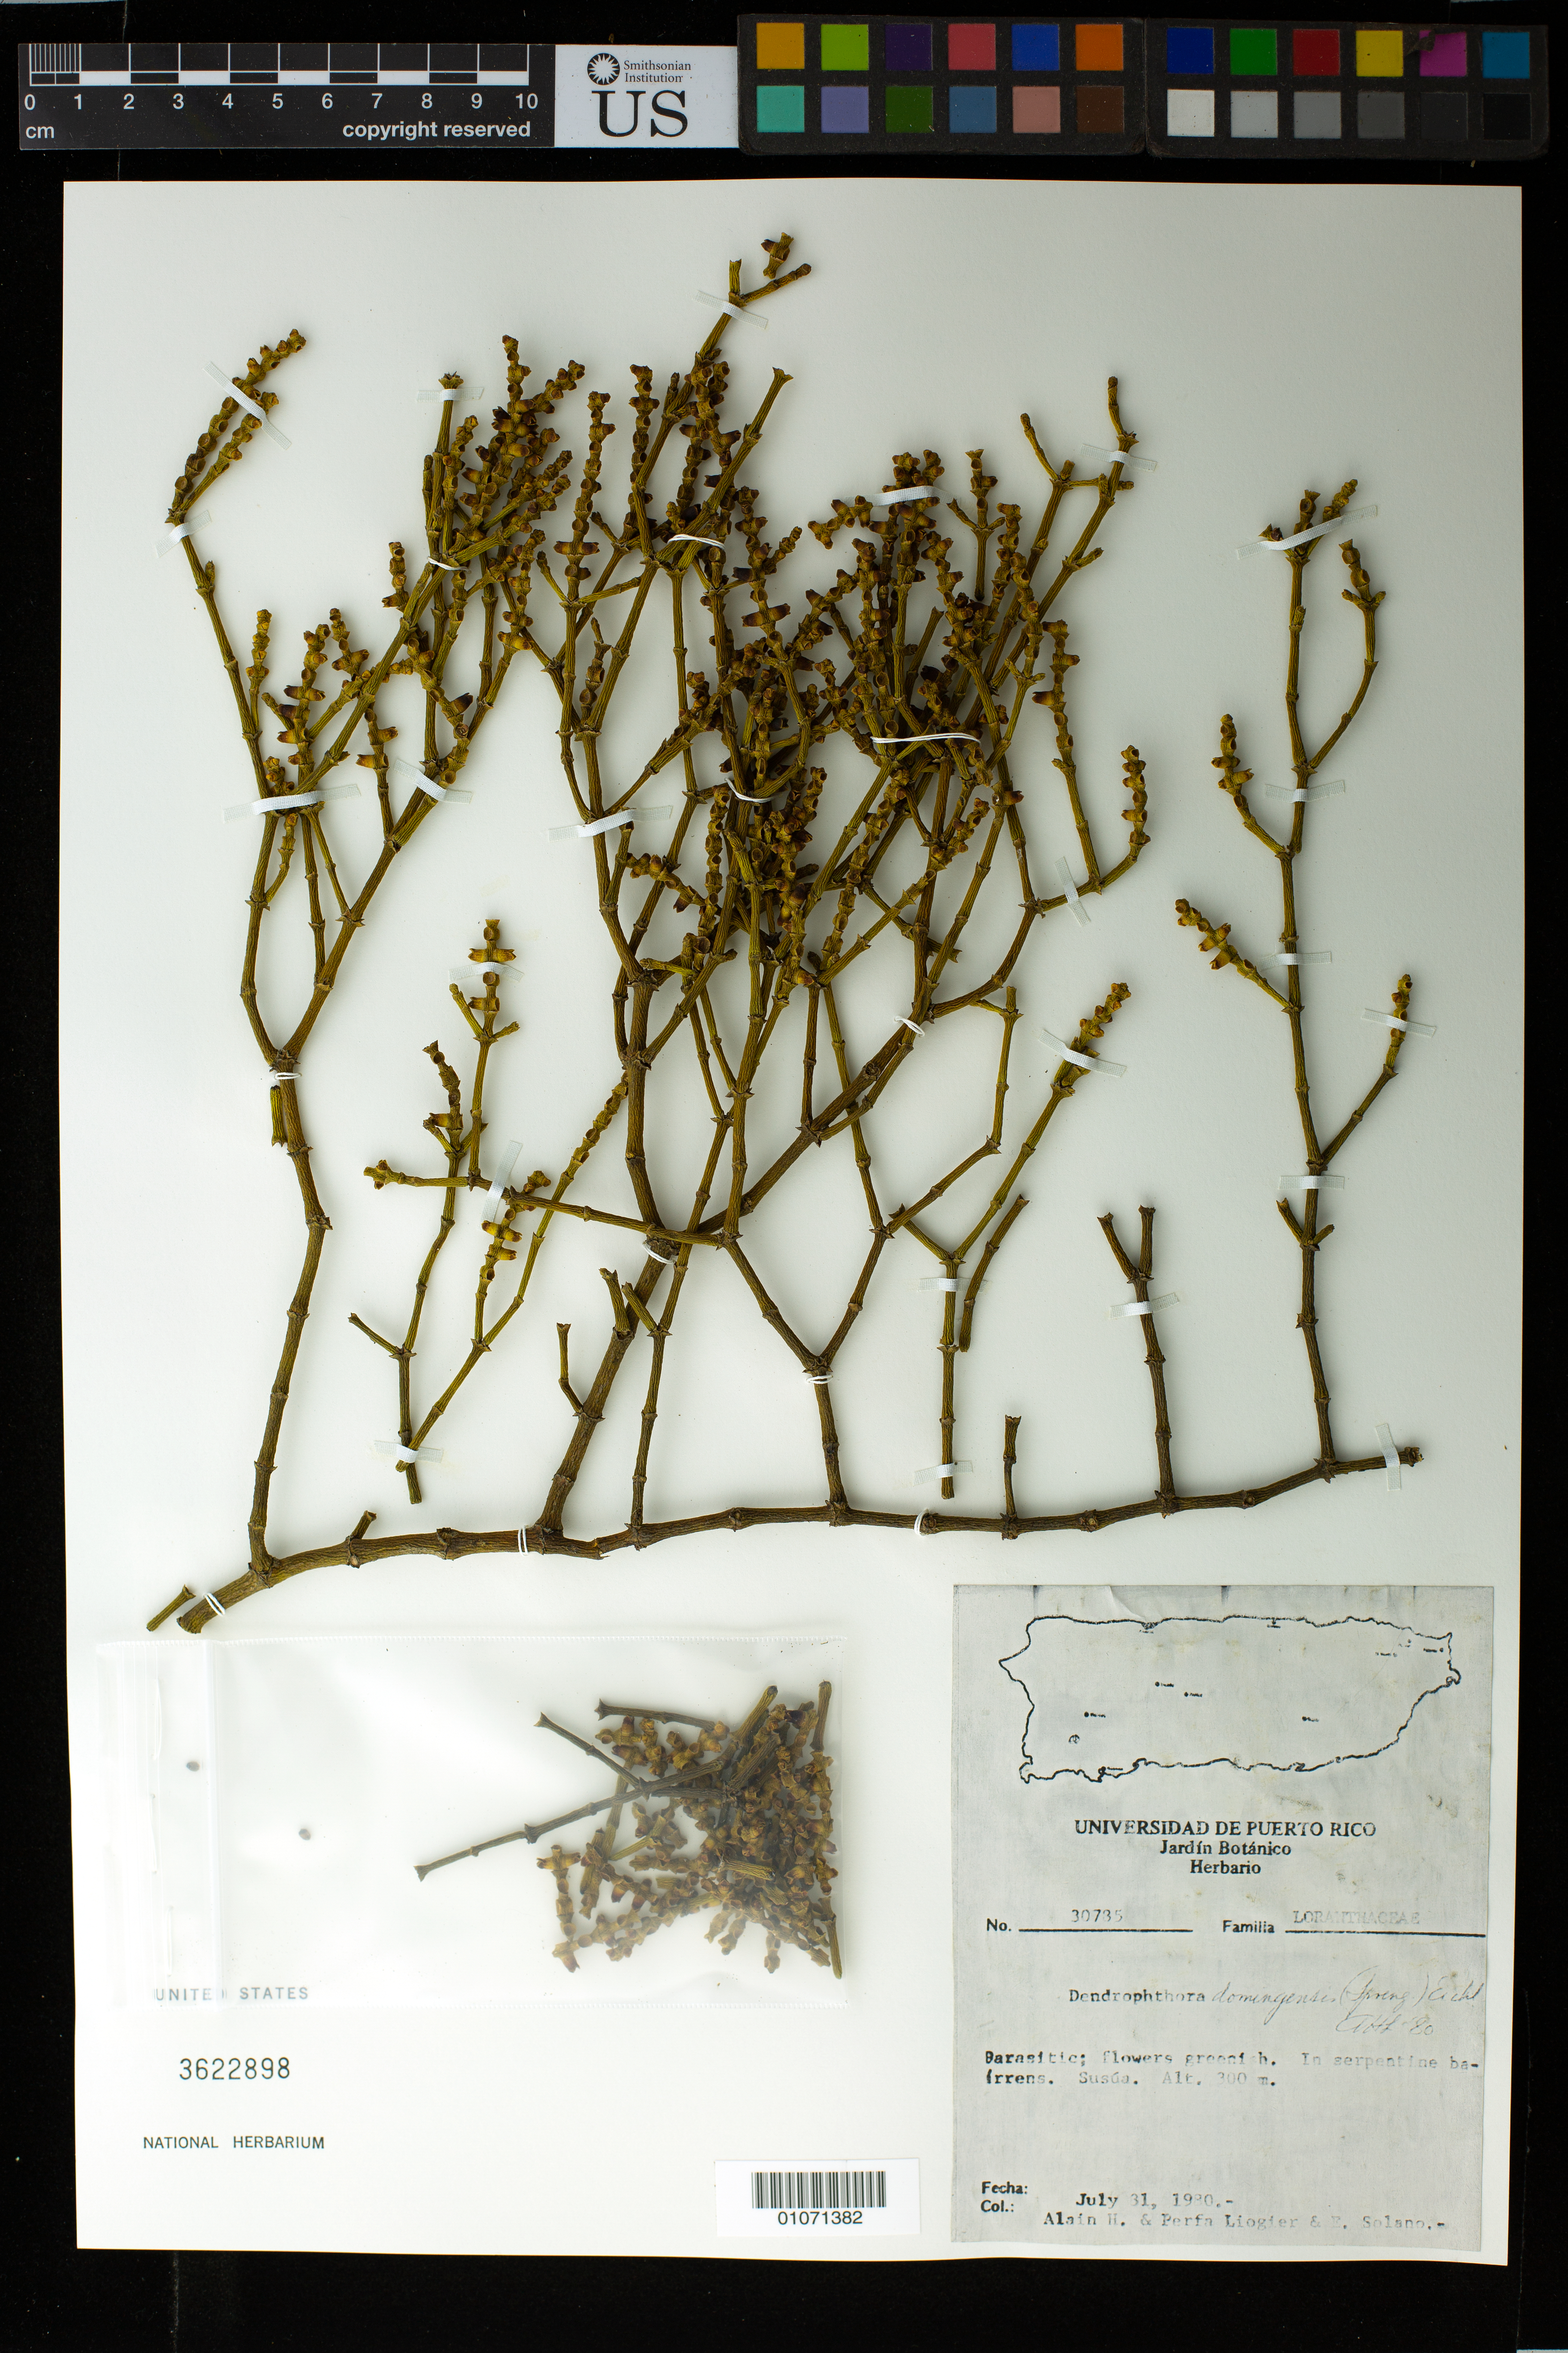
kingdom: Plantae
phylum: Tracheophyta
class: Magnoliopsida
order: Santalales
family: Viscaceae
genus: Dendrophthora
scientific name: Dendrophthora domingensis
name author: (Spreng.) Eichler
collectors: A. H. Liogier, M. P. Liogier & E. Solano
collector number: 30735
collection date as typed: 31 Jul 1980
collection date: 1980-07-31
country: Puerto Rico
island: Puerto Rico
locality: Susúa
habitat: In serpentine barrens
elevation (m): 300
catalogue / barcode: US 3622898